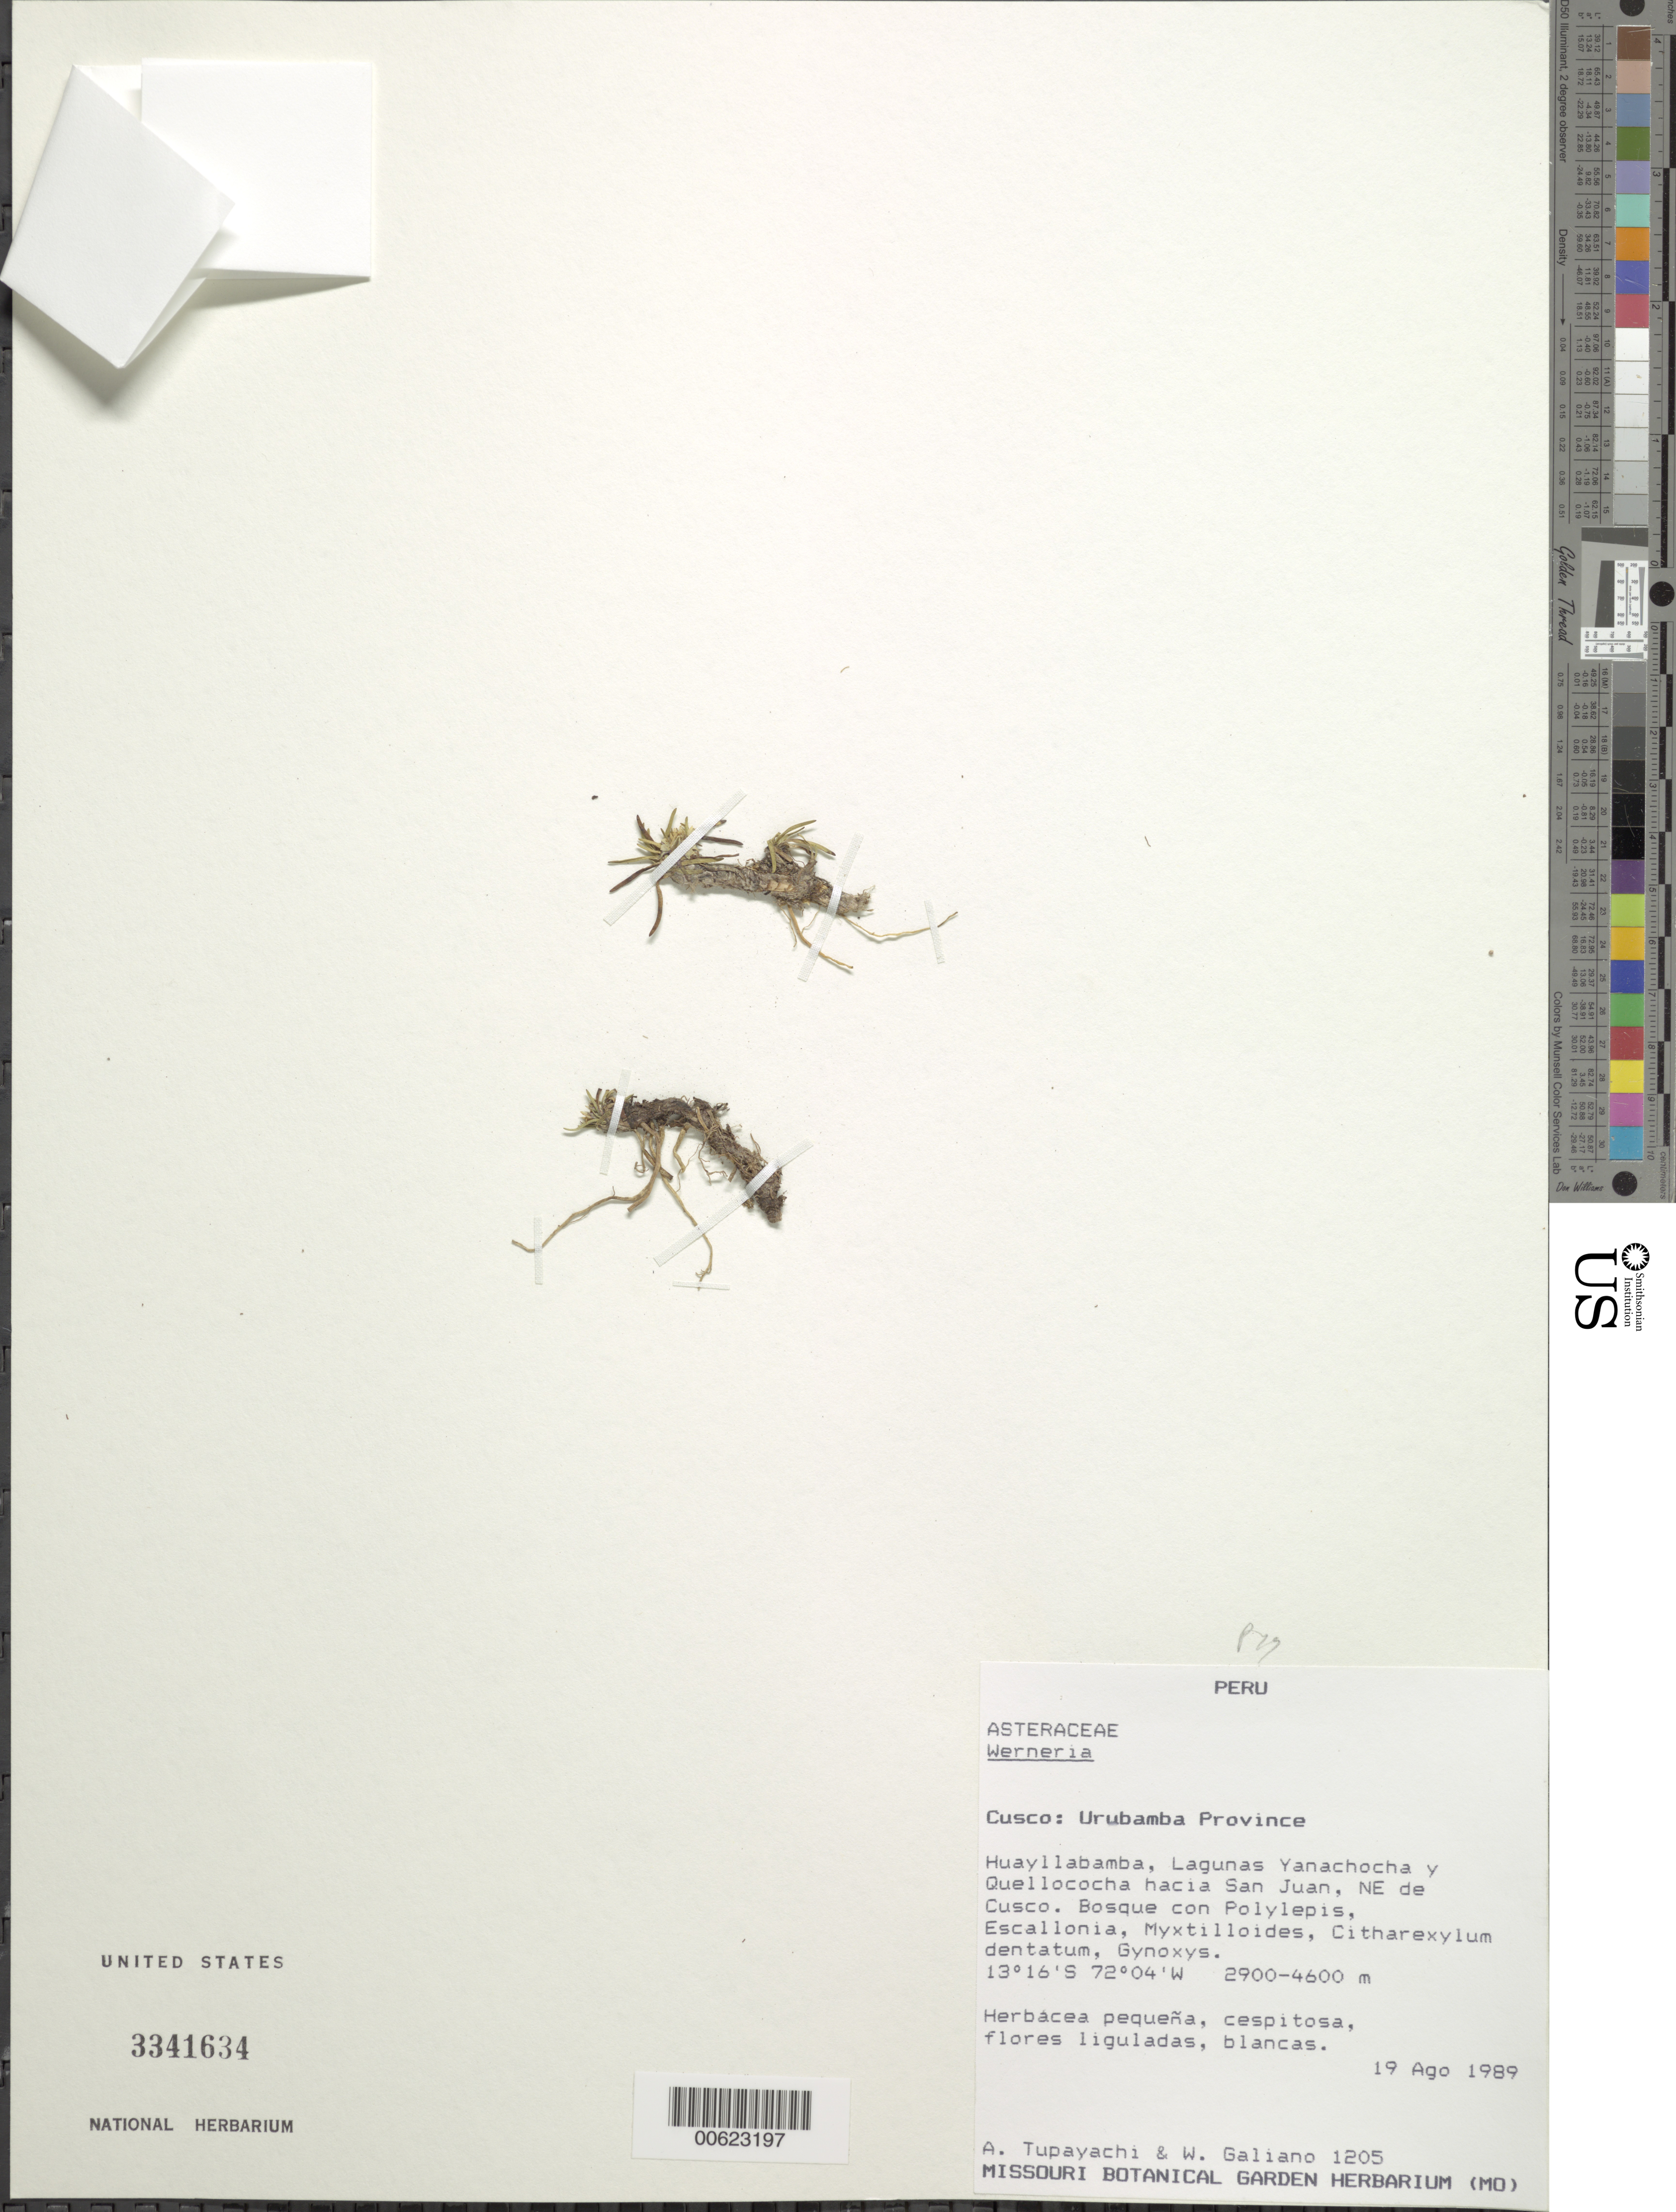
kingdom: Plantae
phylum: Tracheophyta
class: Magnoliopsida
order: Asterales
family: Asteraceae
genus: Werneria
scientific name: Werneria pectinata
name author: Lingelsh.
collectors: A. Tupayachi H. & W. Galiano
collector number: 1205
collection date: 1989-08-19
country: Peru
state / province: Cusco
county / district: Urubamba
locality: Urubamba Prov., Huayllabamba, Lagunas Yanachocha y Quellococha hacia San Juan, NE de Cusco.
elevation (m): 2900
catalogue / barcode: US 3341634